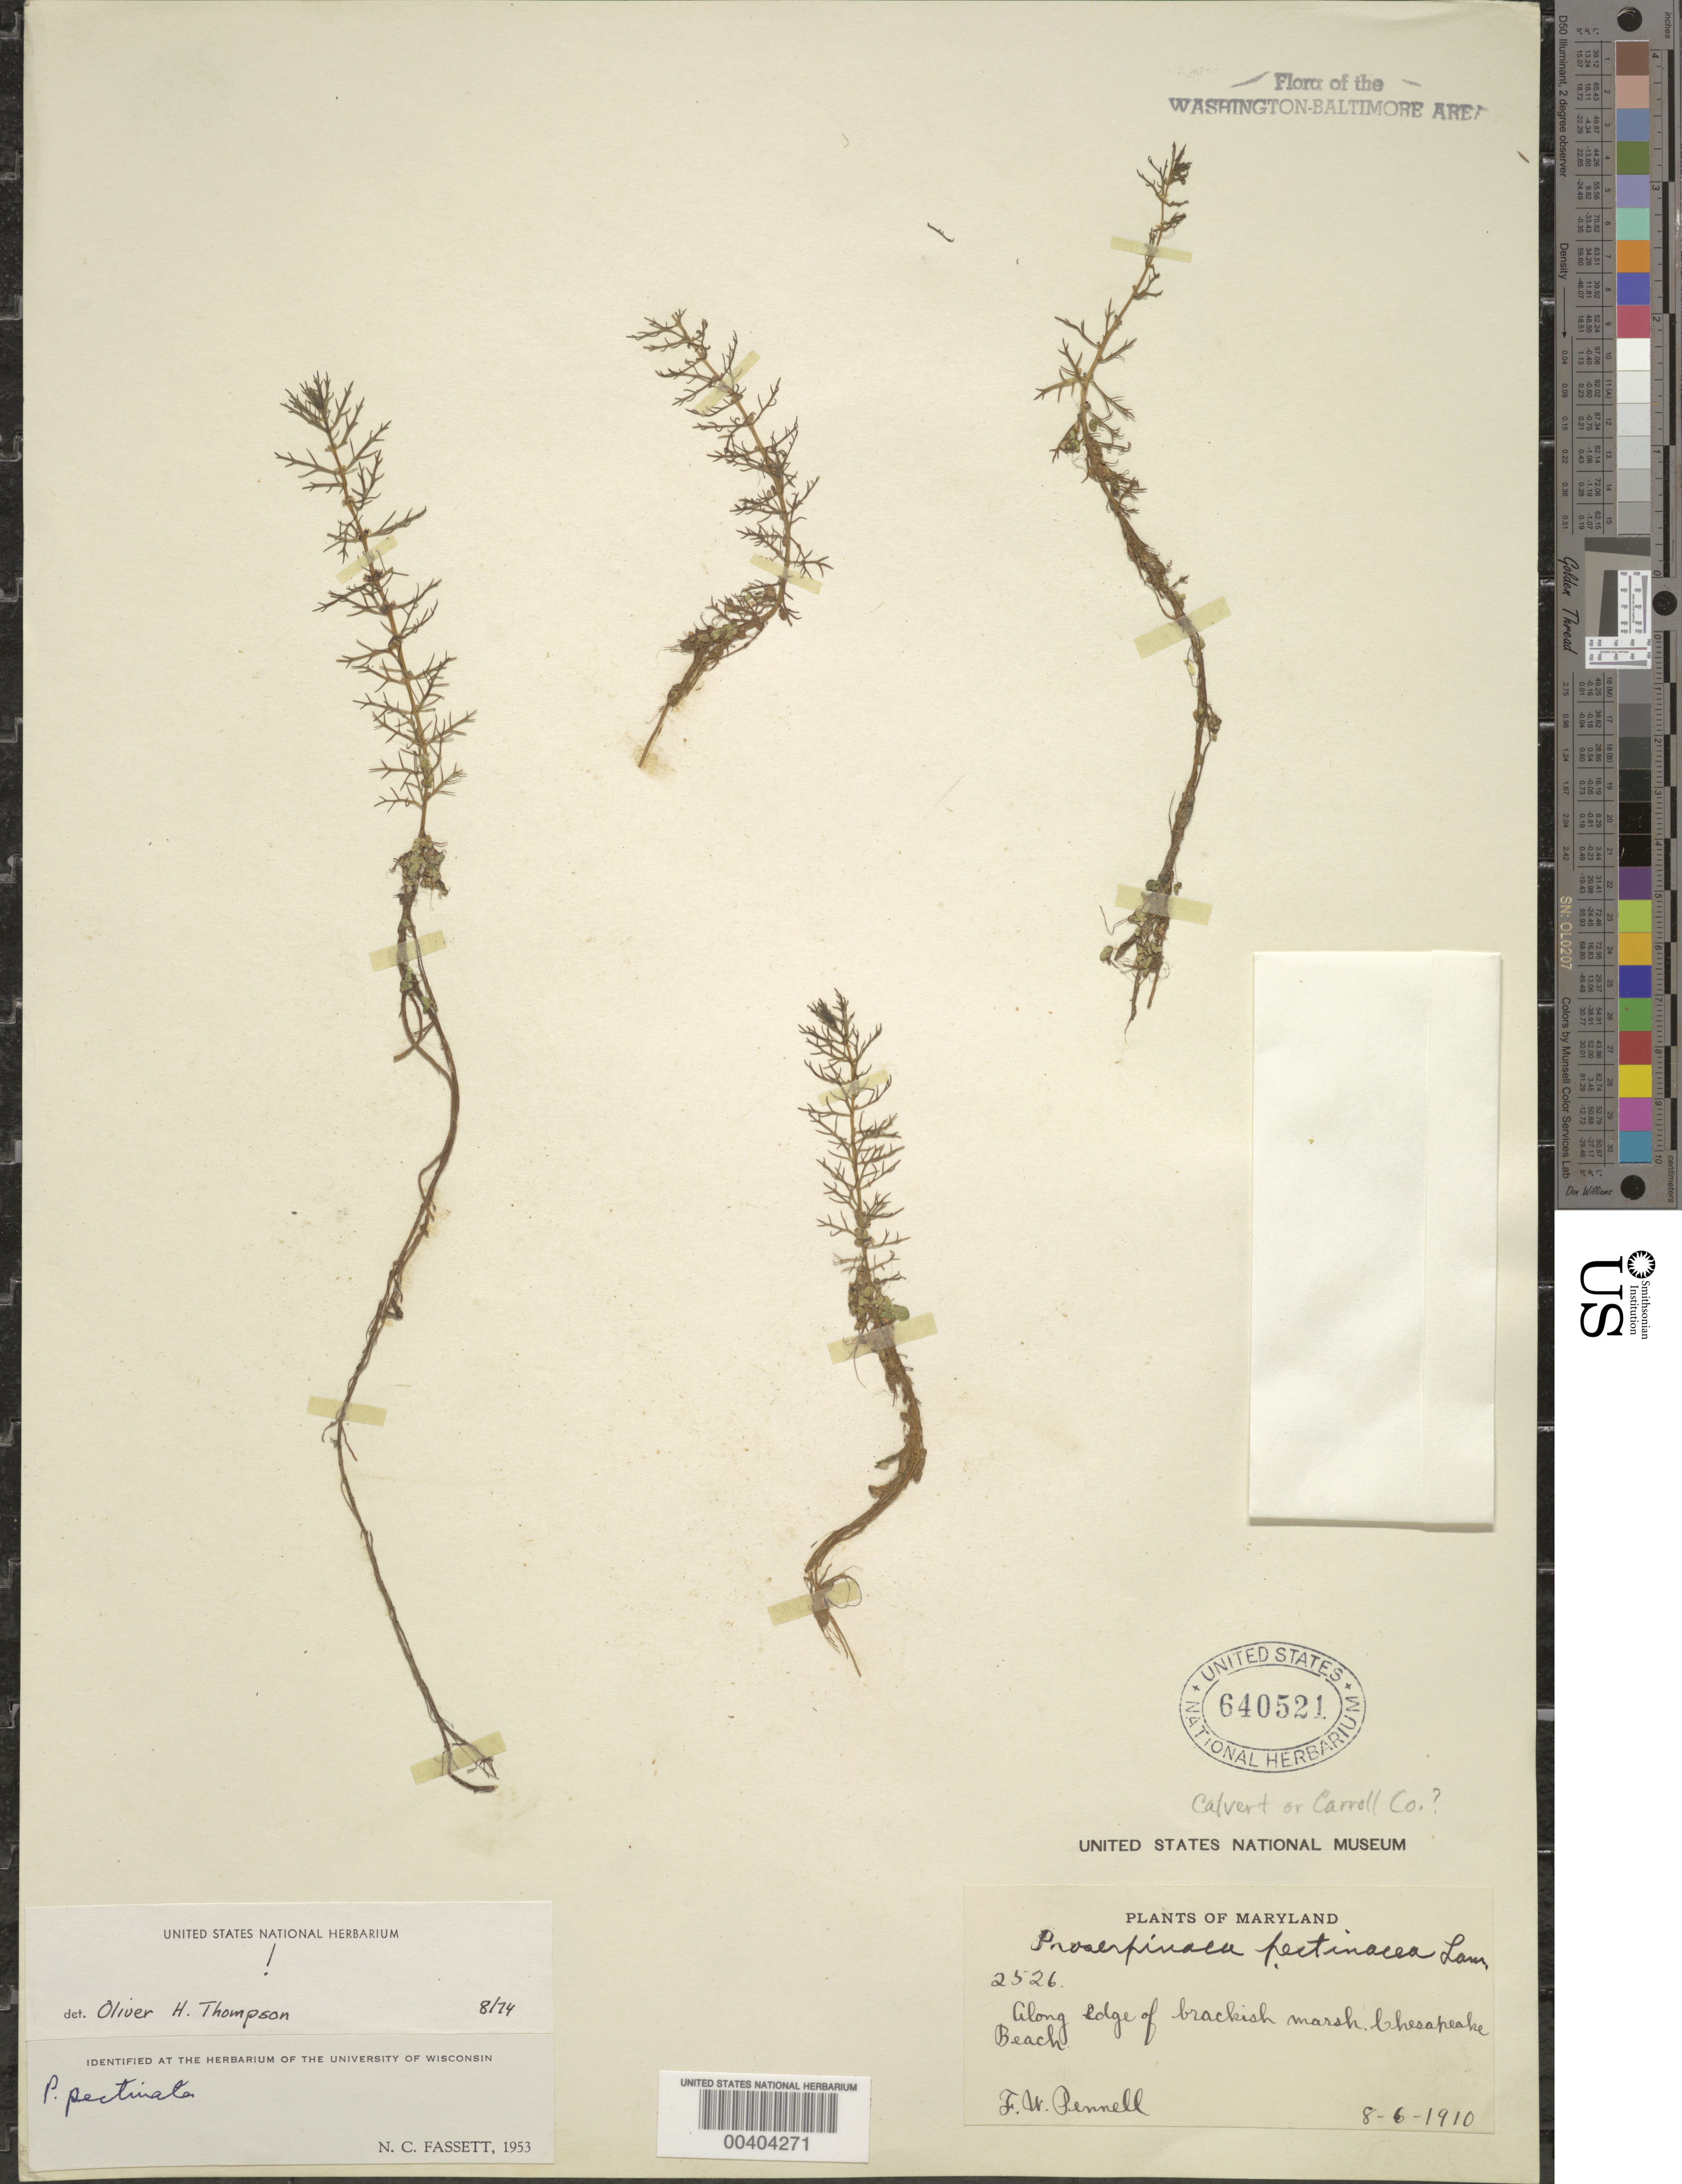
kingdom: Plantae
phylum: Tracheophyta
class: Magnoliopsida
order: Saxifragales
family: Haloragaceae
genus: Proserpinaca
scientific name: Proserpinaca pectinata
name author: Lam.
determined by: Thompson, O. H.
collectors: F. W. Pennell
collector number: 2526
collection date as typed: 06 Aug 1910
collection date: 1910-08-06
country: United States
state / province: Maryland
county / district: Calvert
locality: Chesapeake Beach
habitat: Along edge of brackish marsh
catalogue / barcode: US 640521